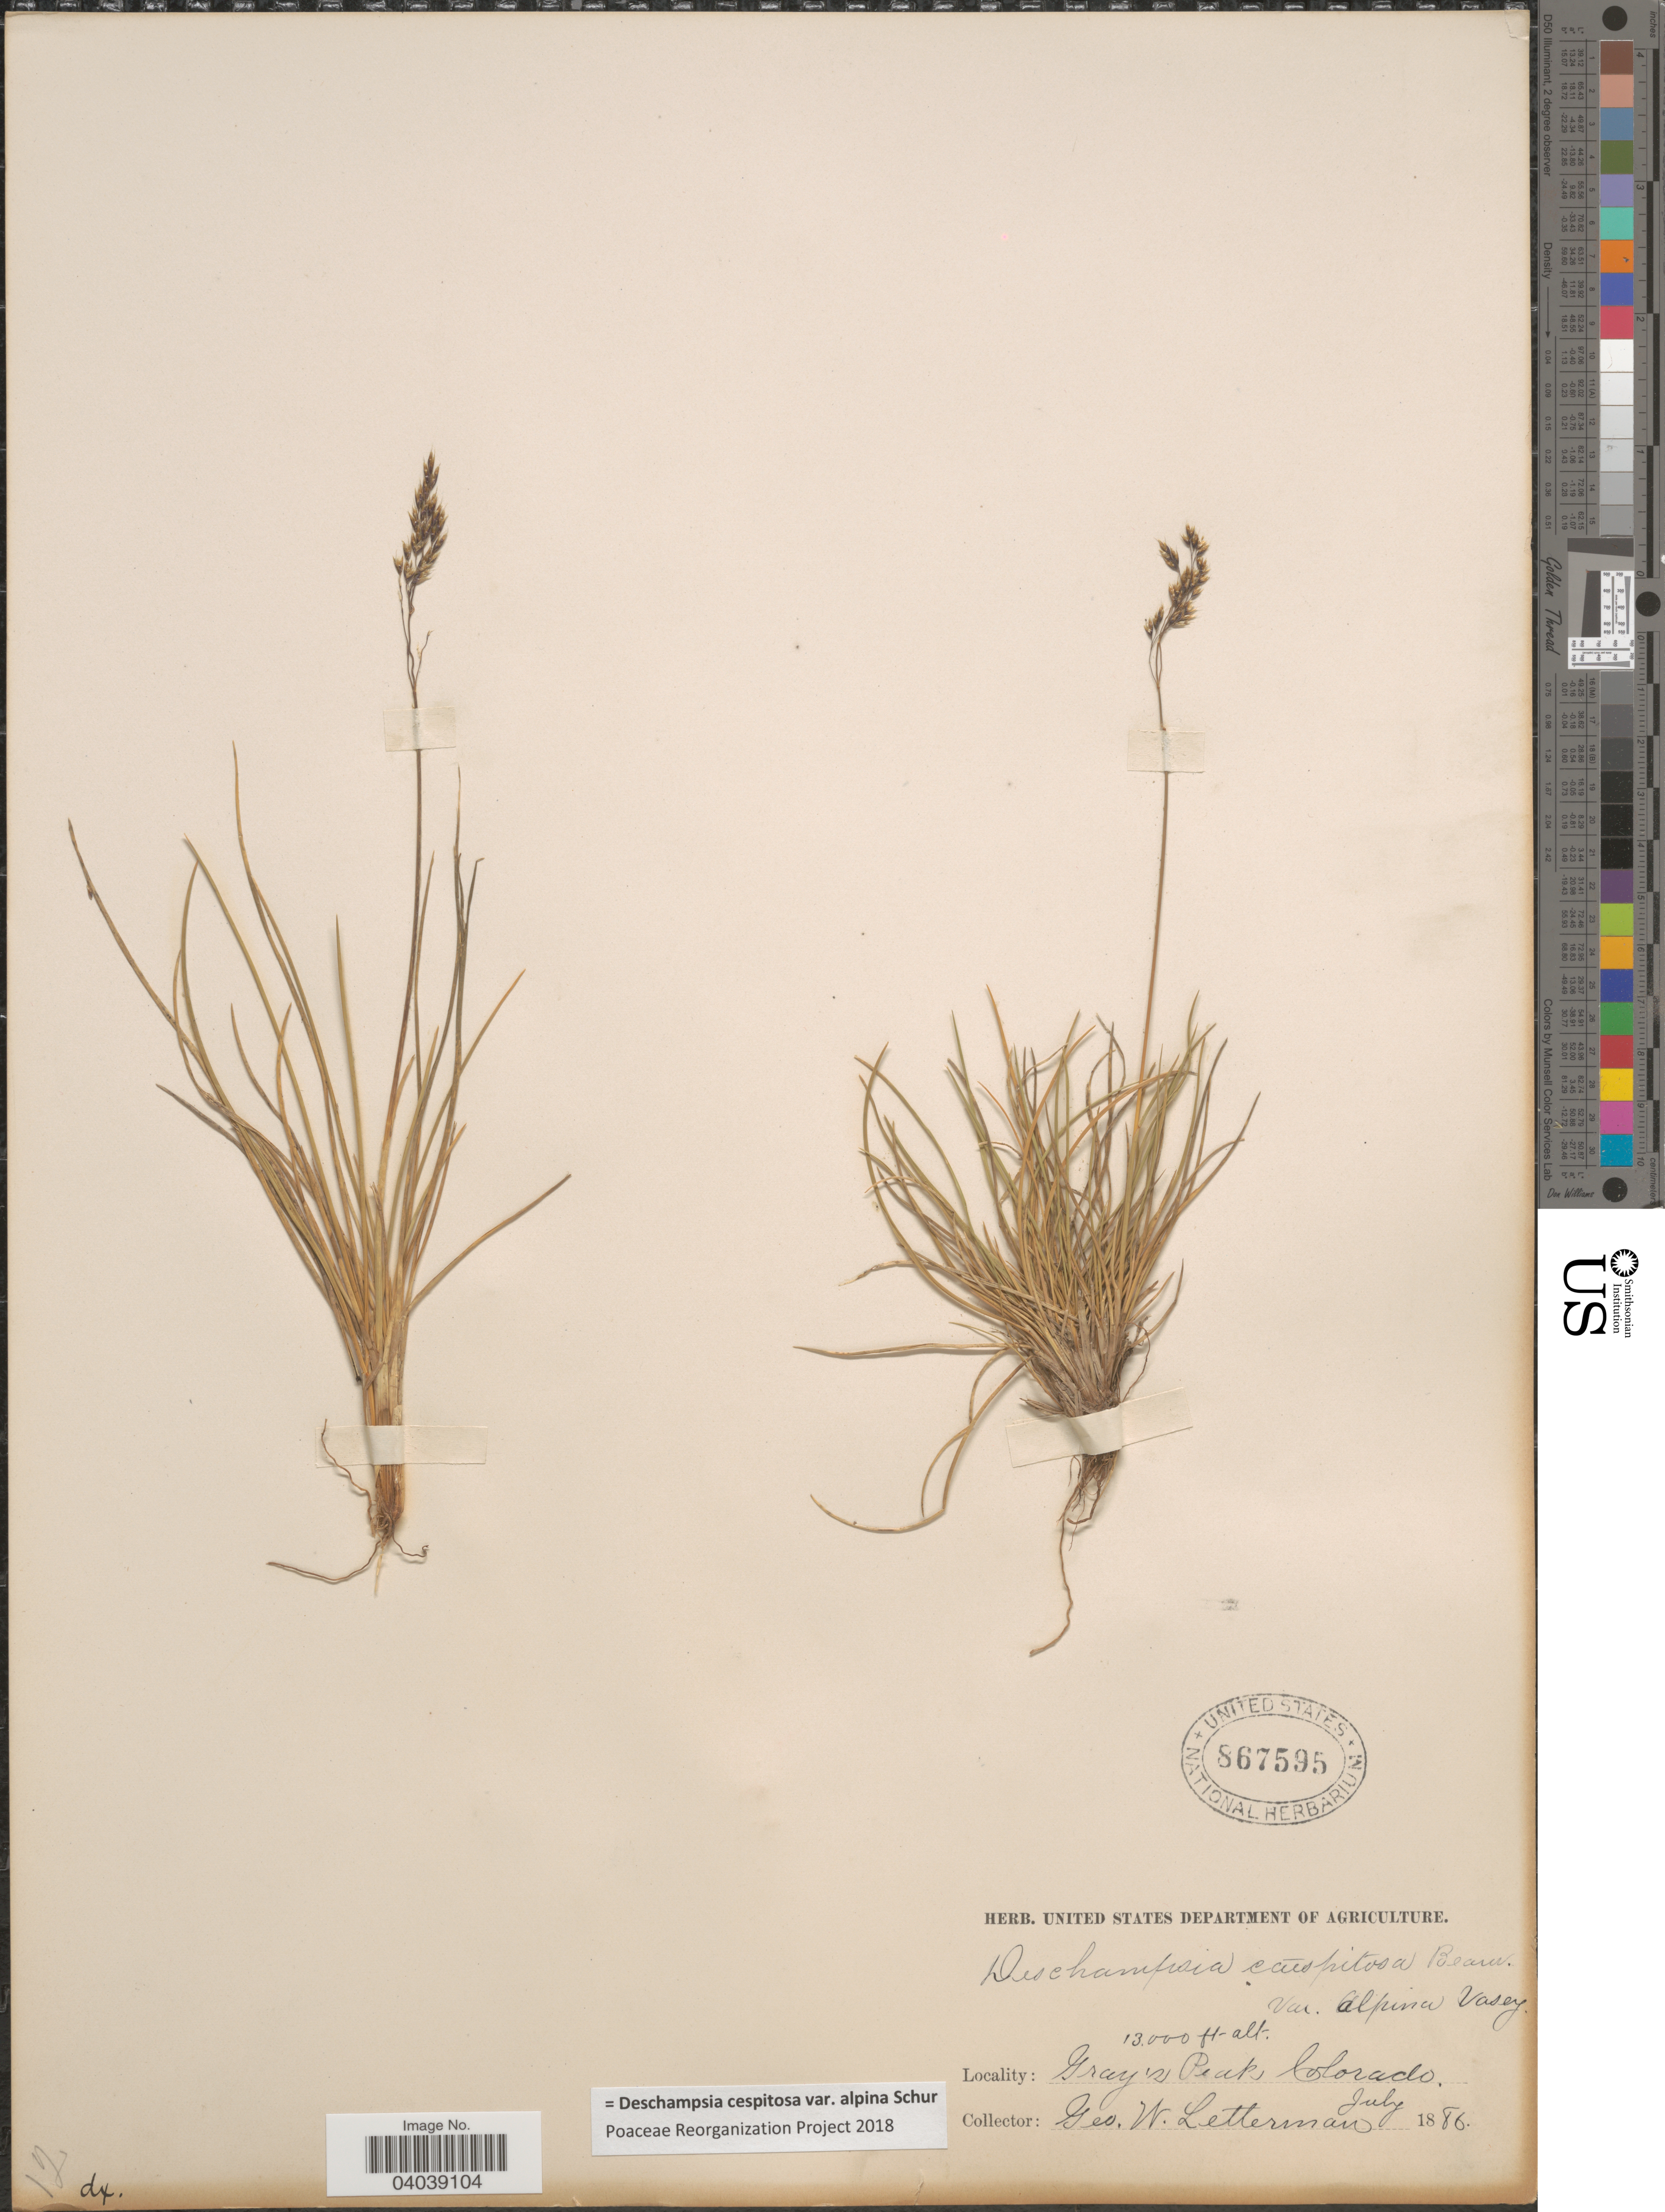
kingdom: Plantae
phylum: Tracheophyta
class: Liliopsida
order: Poales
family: Poaceae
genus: Deschampsia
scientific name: Deschampsia cespitosa var. alpina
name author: Vasey ex W.J. Beal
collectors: G. W. Letterman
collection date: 1886-07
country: United States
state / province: Colorado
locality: Gray's Peak.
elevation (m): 3962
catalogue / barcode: US 867595